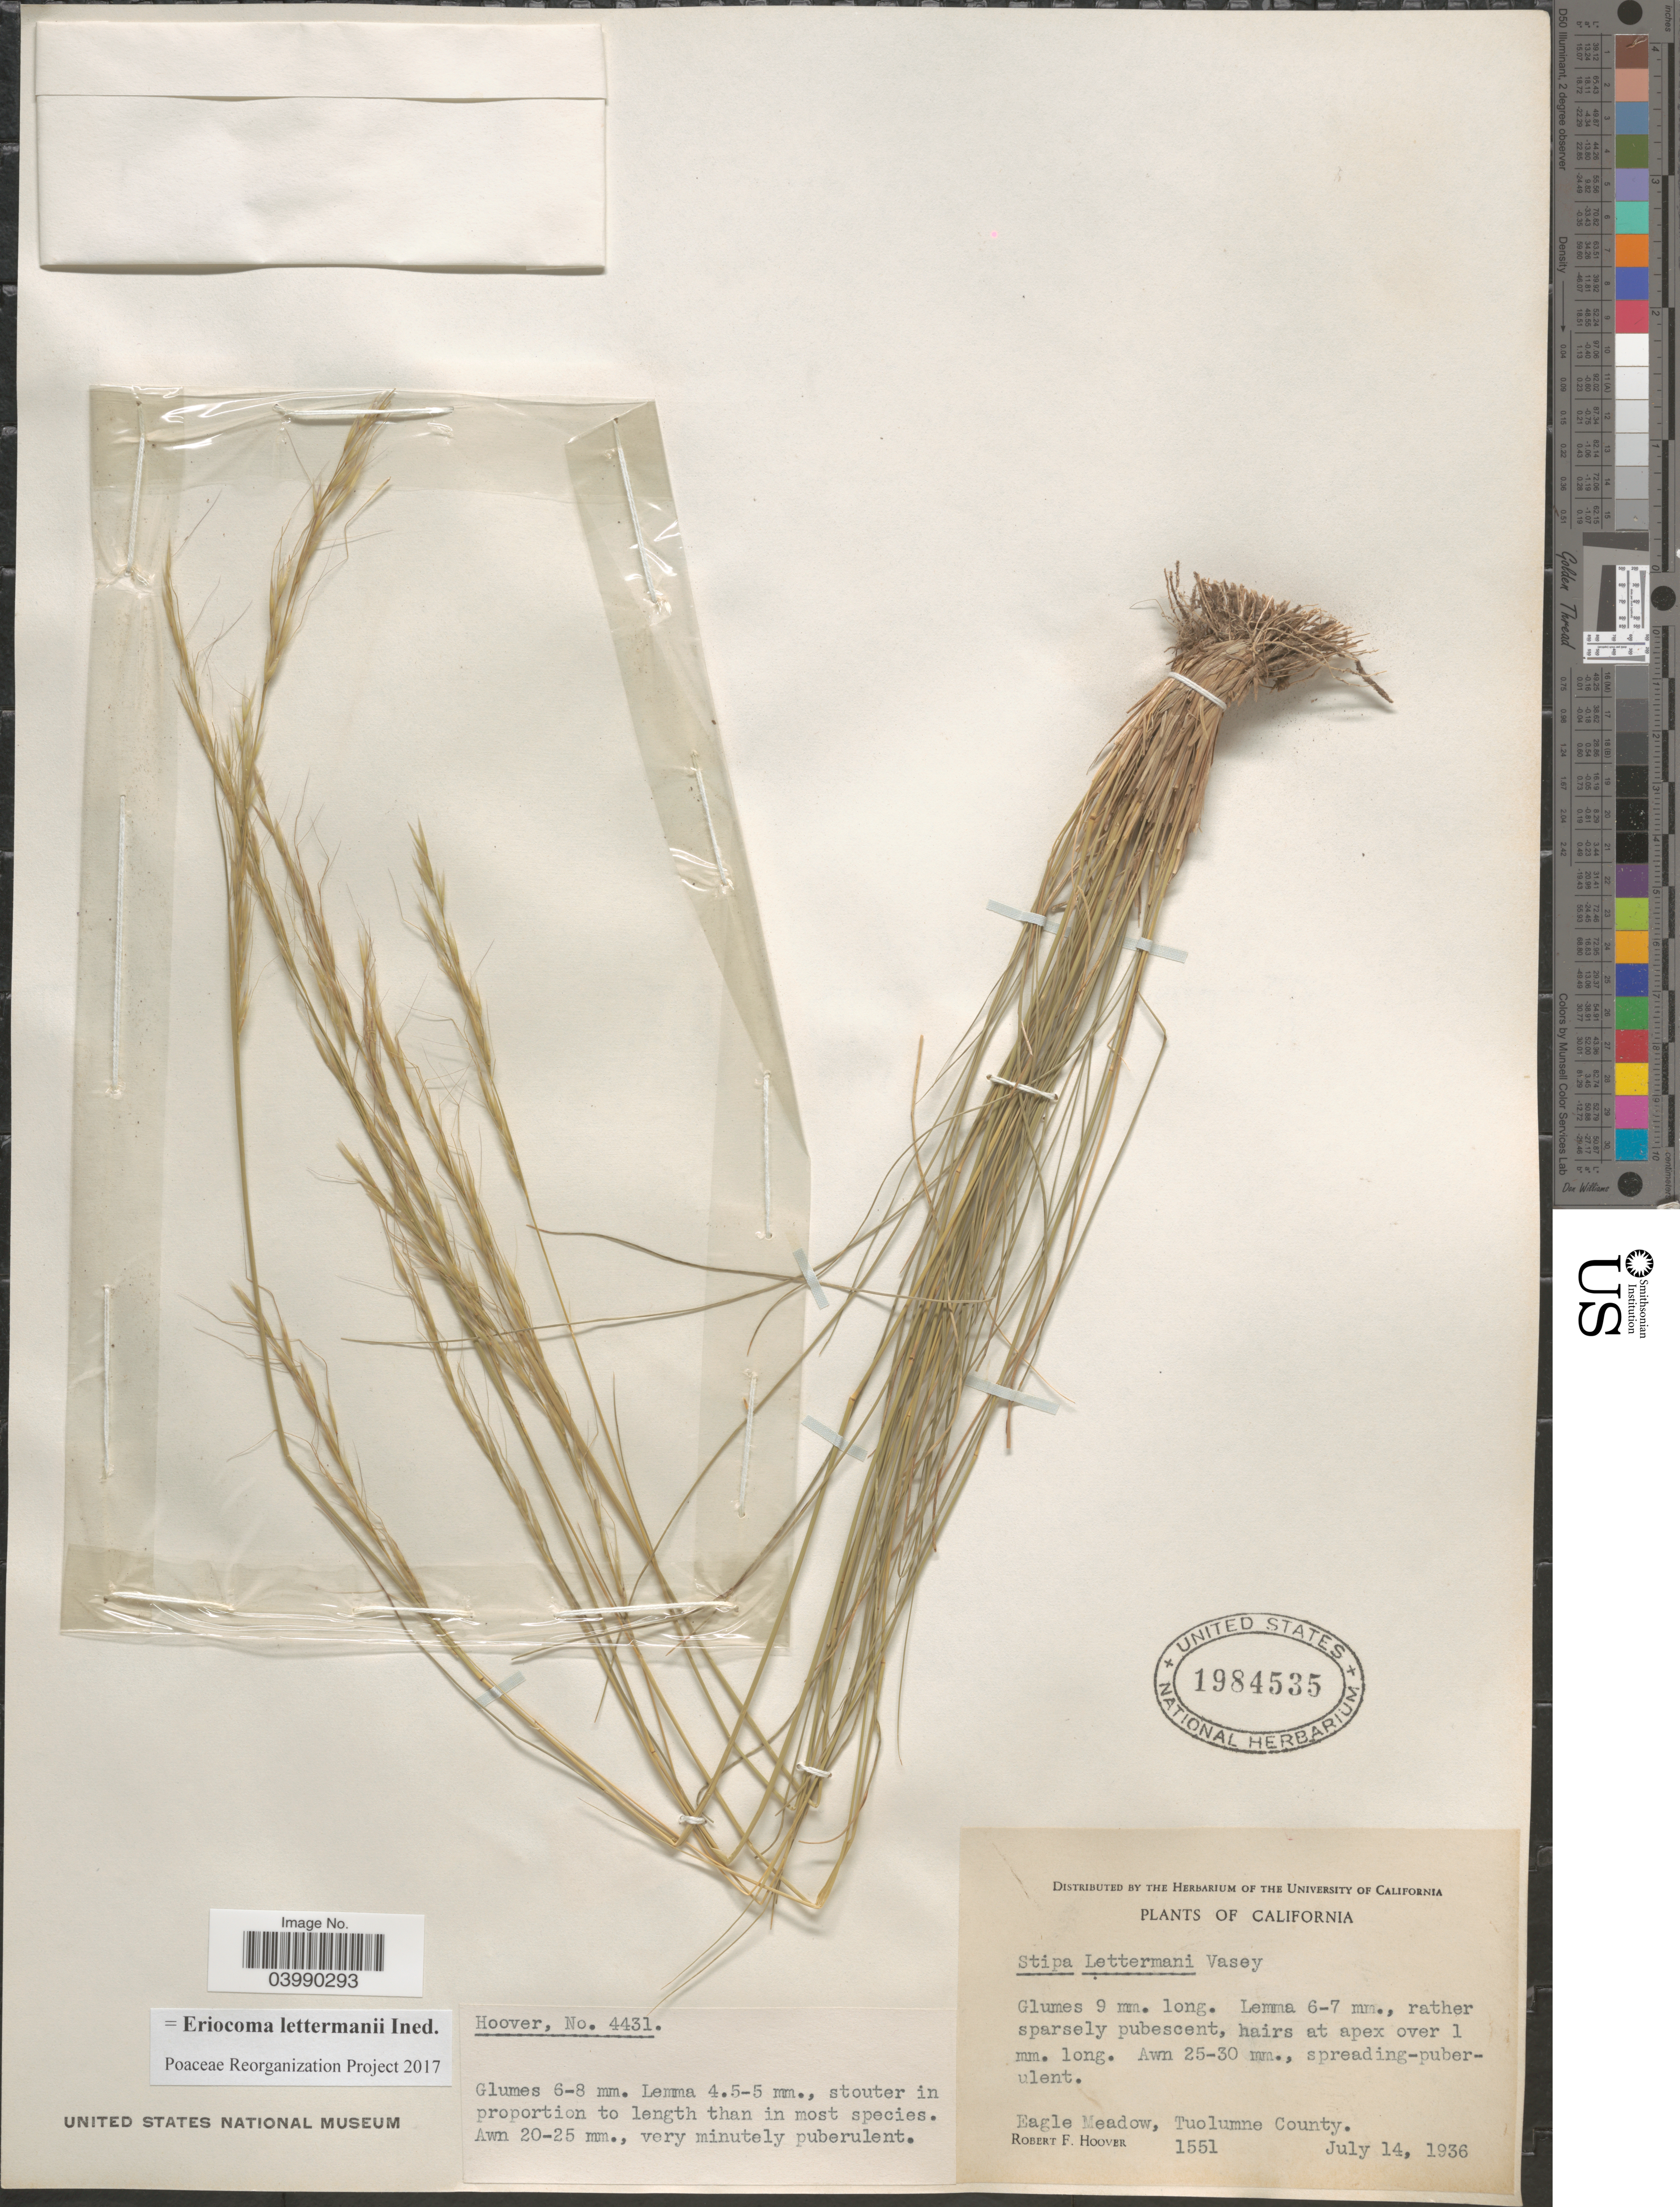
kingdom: Plantae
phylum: Tracheophyta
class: Liliopsida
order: Poales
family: Poaceae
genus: Eriocoma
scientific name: Eriocoma lettermanii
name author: (Vasey) Romasch.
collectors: R. F. Hoover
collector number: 1551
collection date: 1936-07-14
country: United States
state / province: California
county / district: Tuolumne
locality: Eagle Meadow, Tuolumne County.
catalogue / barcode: US 1984535